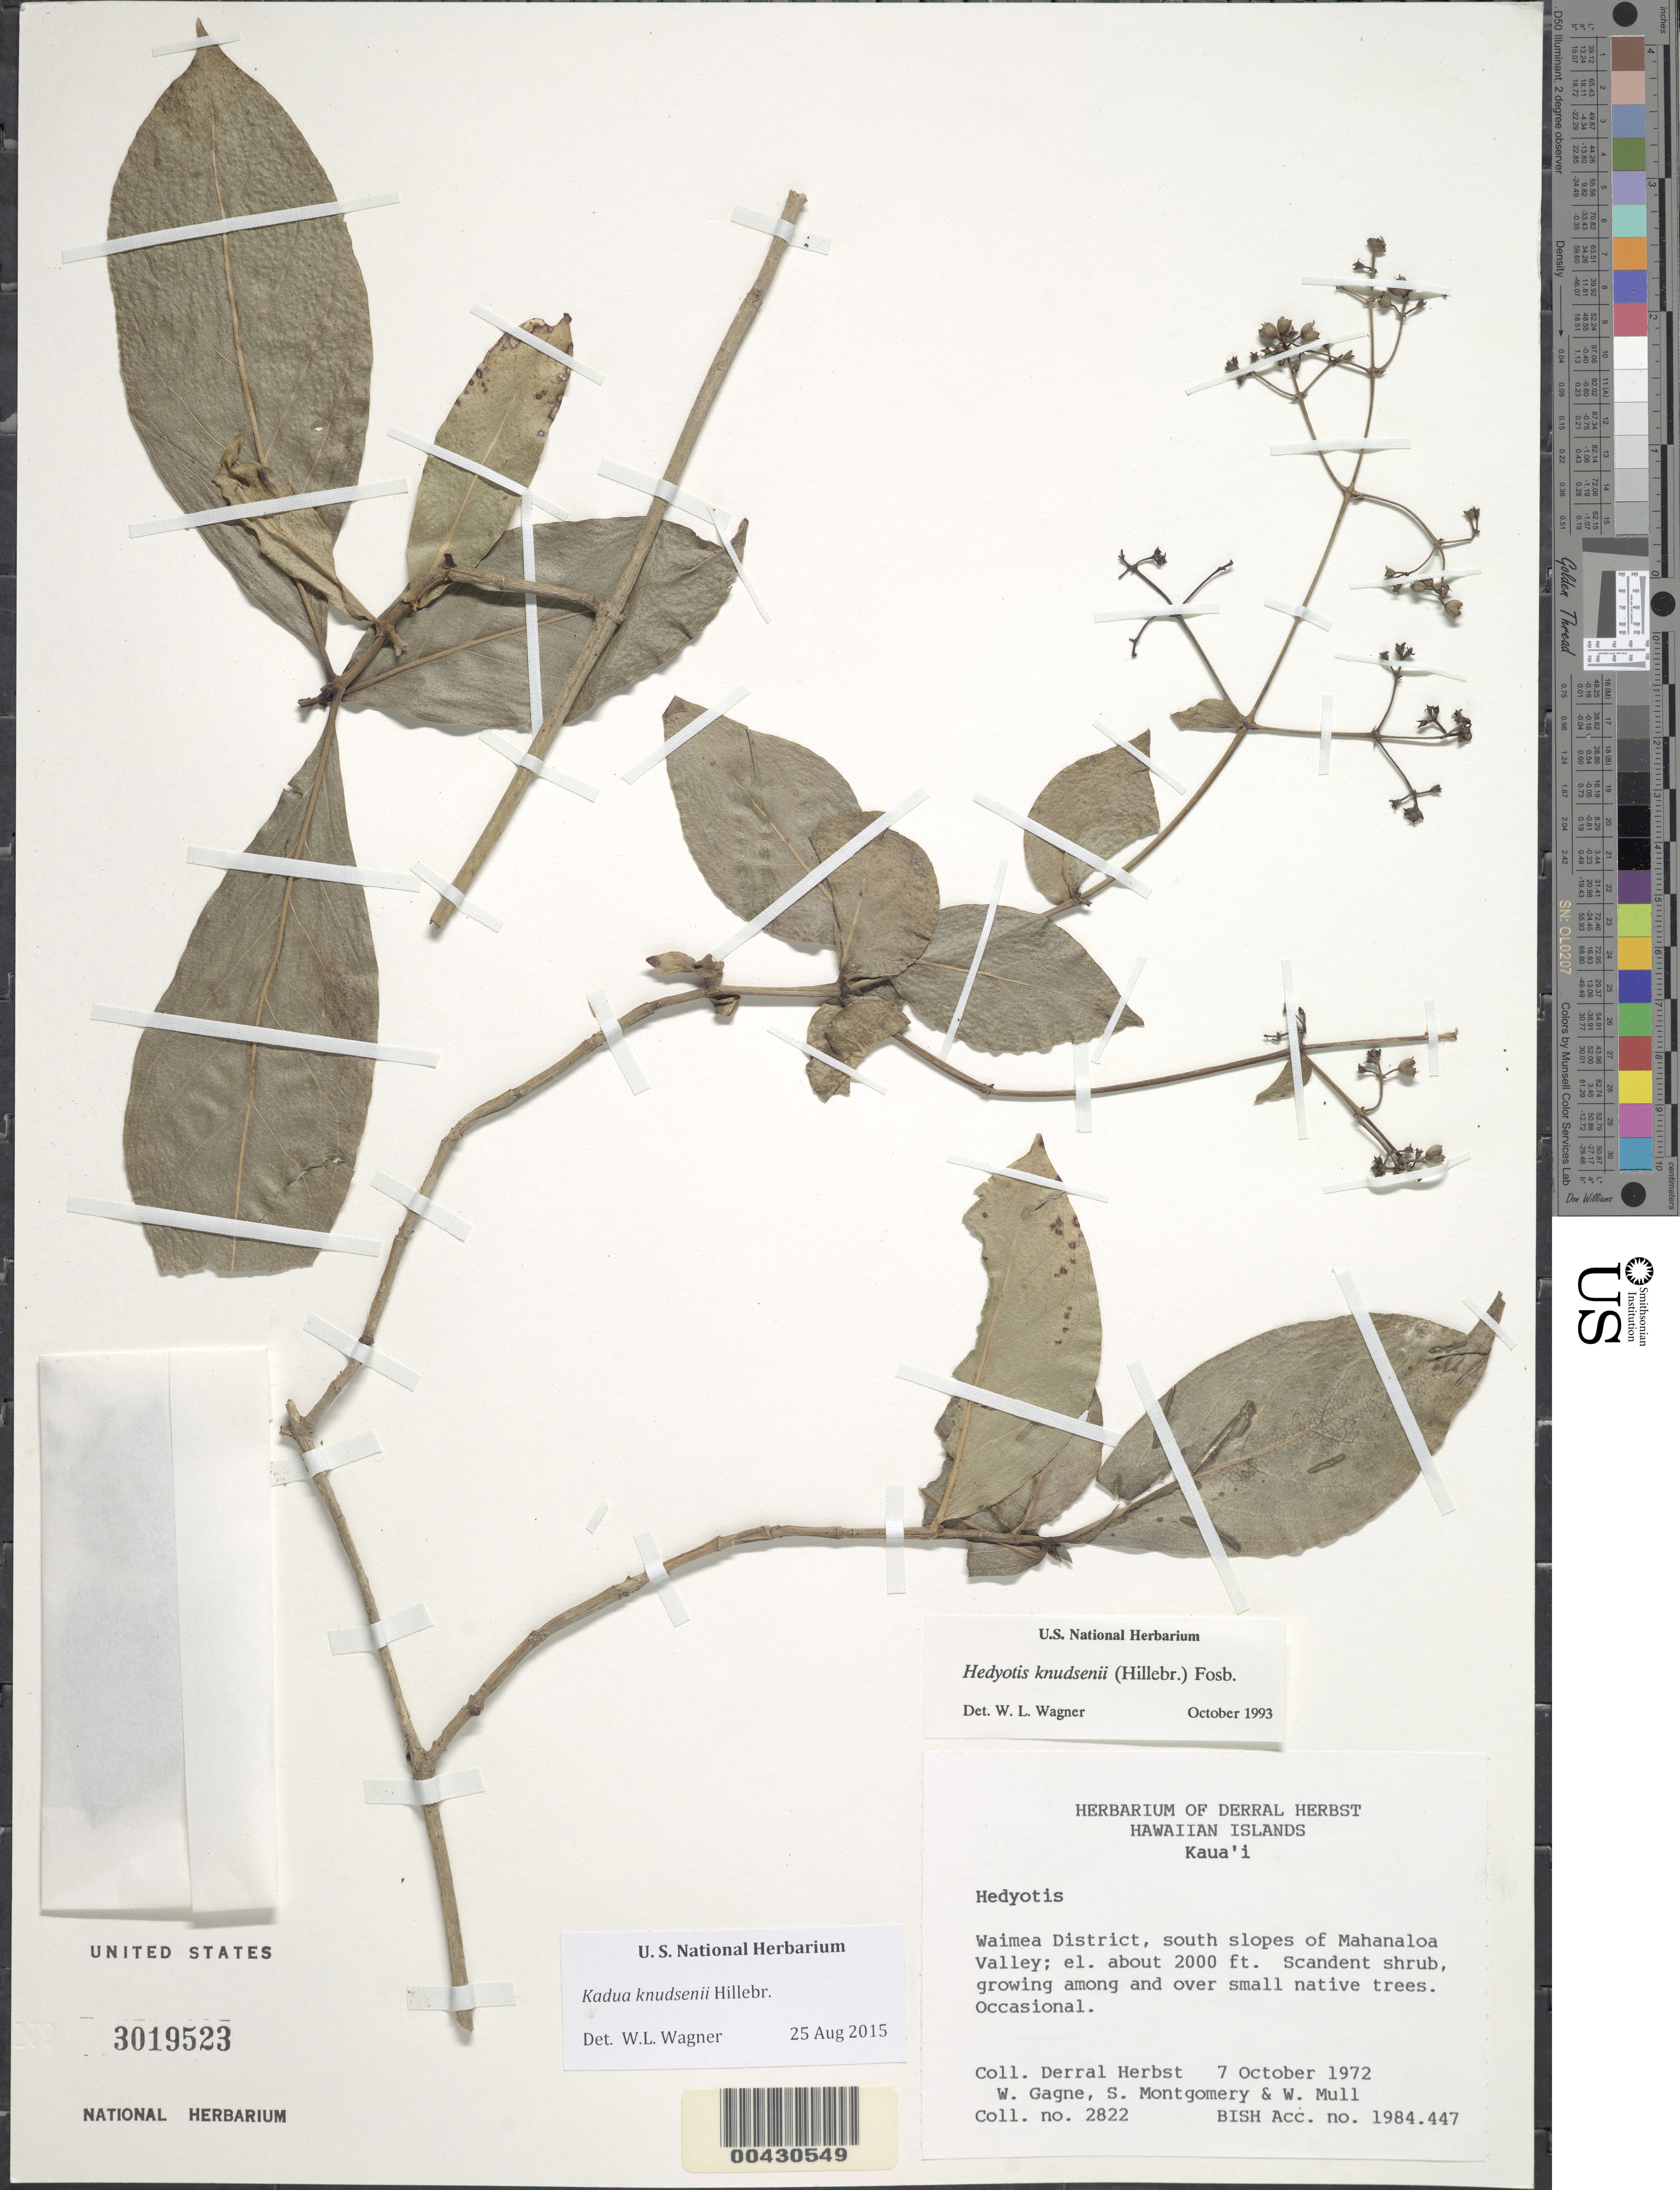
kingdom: Plantae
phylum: Tracheophyta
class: Magnoliopsida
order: Gentianales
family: Rubiaceae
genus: Kadua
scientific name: Kadua knudsenii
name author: Hillebr.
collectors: D. R. Herbst, W. Gagne, S. Montgomery & W. Mull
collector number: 2822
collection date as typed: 7 Oct 1972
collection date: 1972-10-07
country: United States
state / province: Hawaii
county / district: Kauai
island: Kaua'i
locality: Waimea District, South slopes of Mahanaloa Valley.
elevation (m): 610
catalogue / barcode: US 3019523